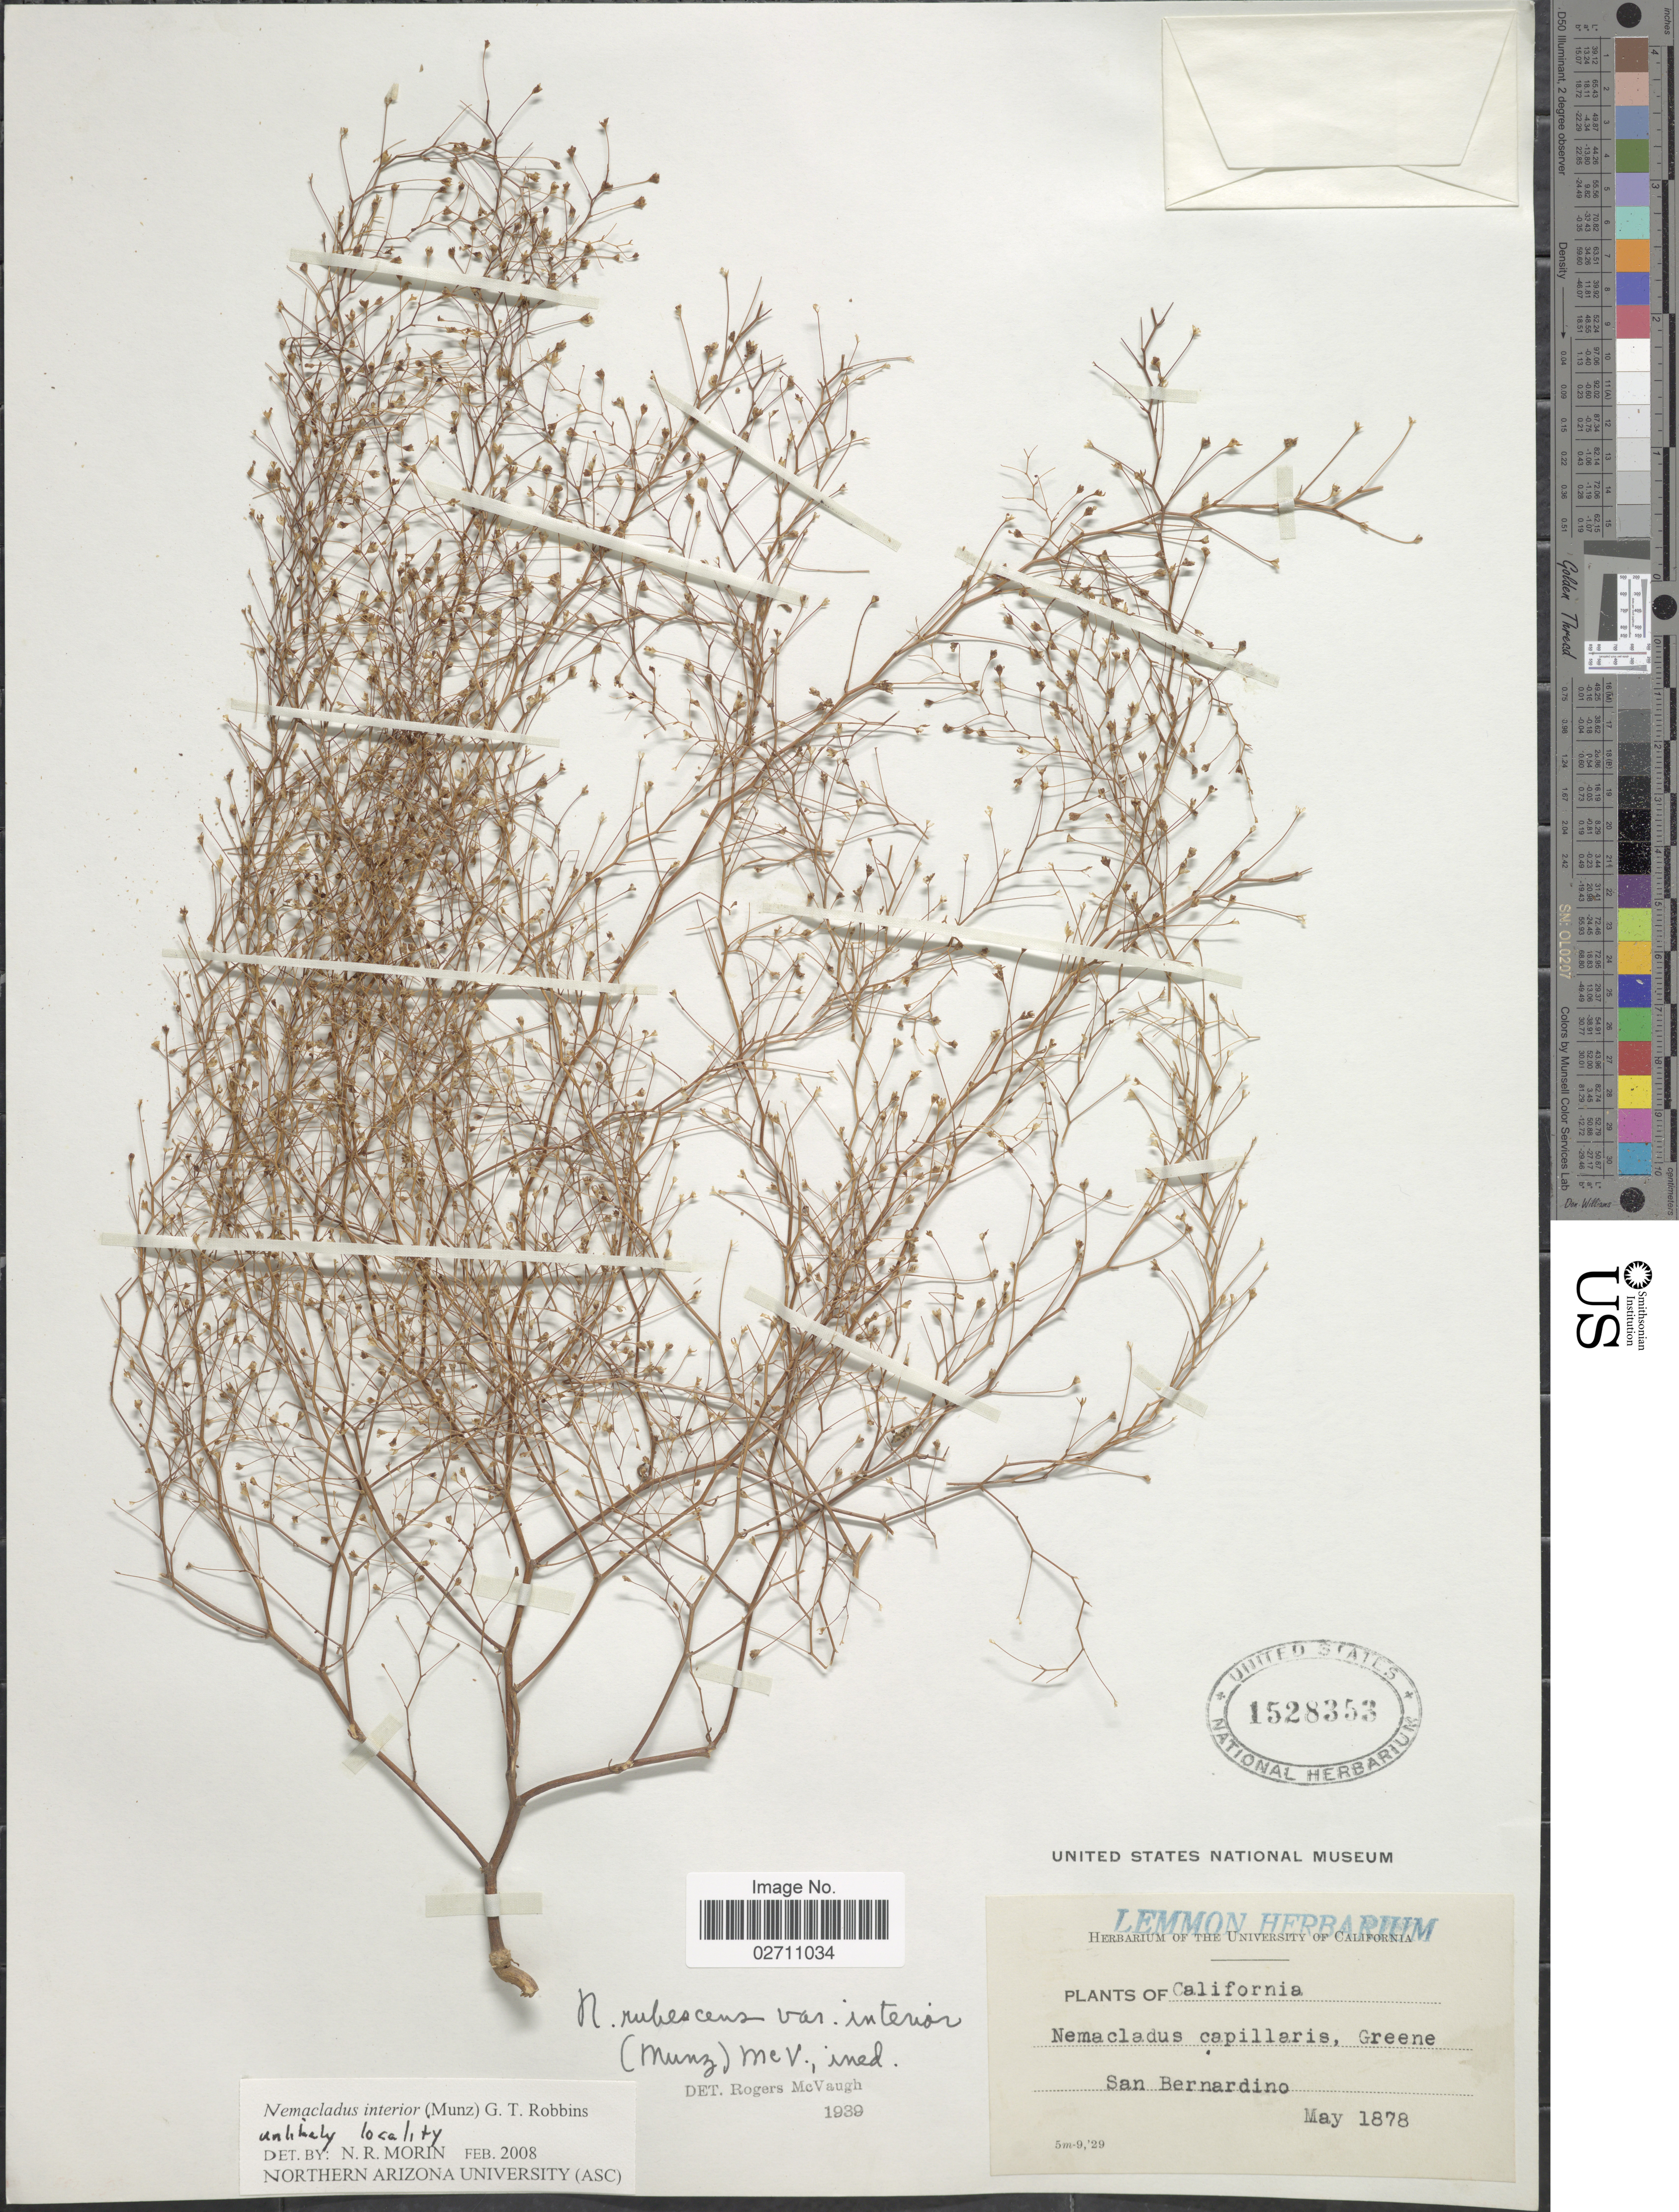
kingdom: Plantae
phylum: Tracheophyta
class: Magnoliopsida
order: Asterales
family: Campanulaceae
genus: Nemacladus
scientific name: Nemacladus interior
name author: (Munz) G.T. Robbins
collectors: ex herb. Lemmon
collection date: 1878-05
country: United States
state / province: California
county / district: San Bernardino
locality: San Bernardino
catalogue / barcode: US 1528353